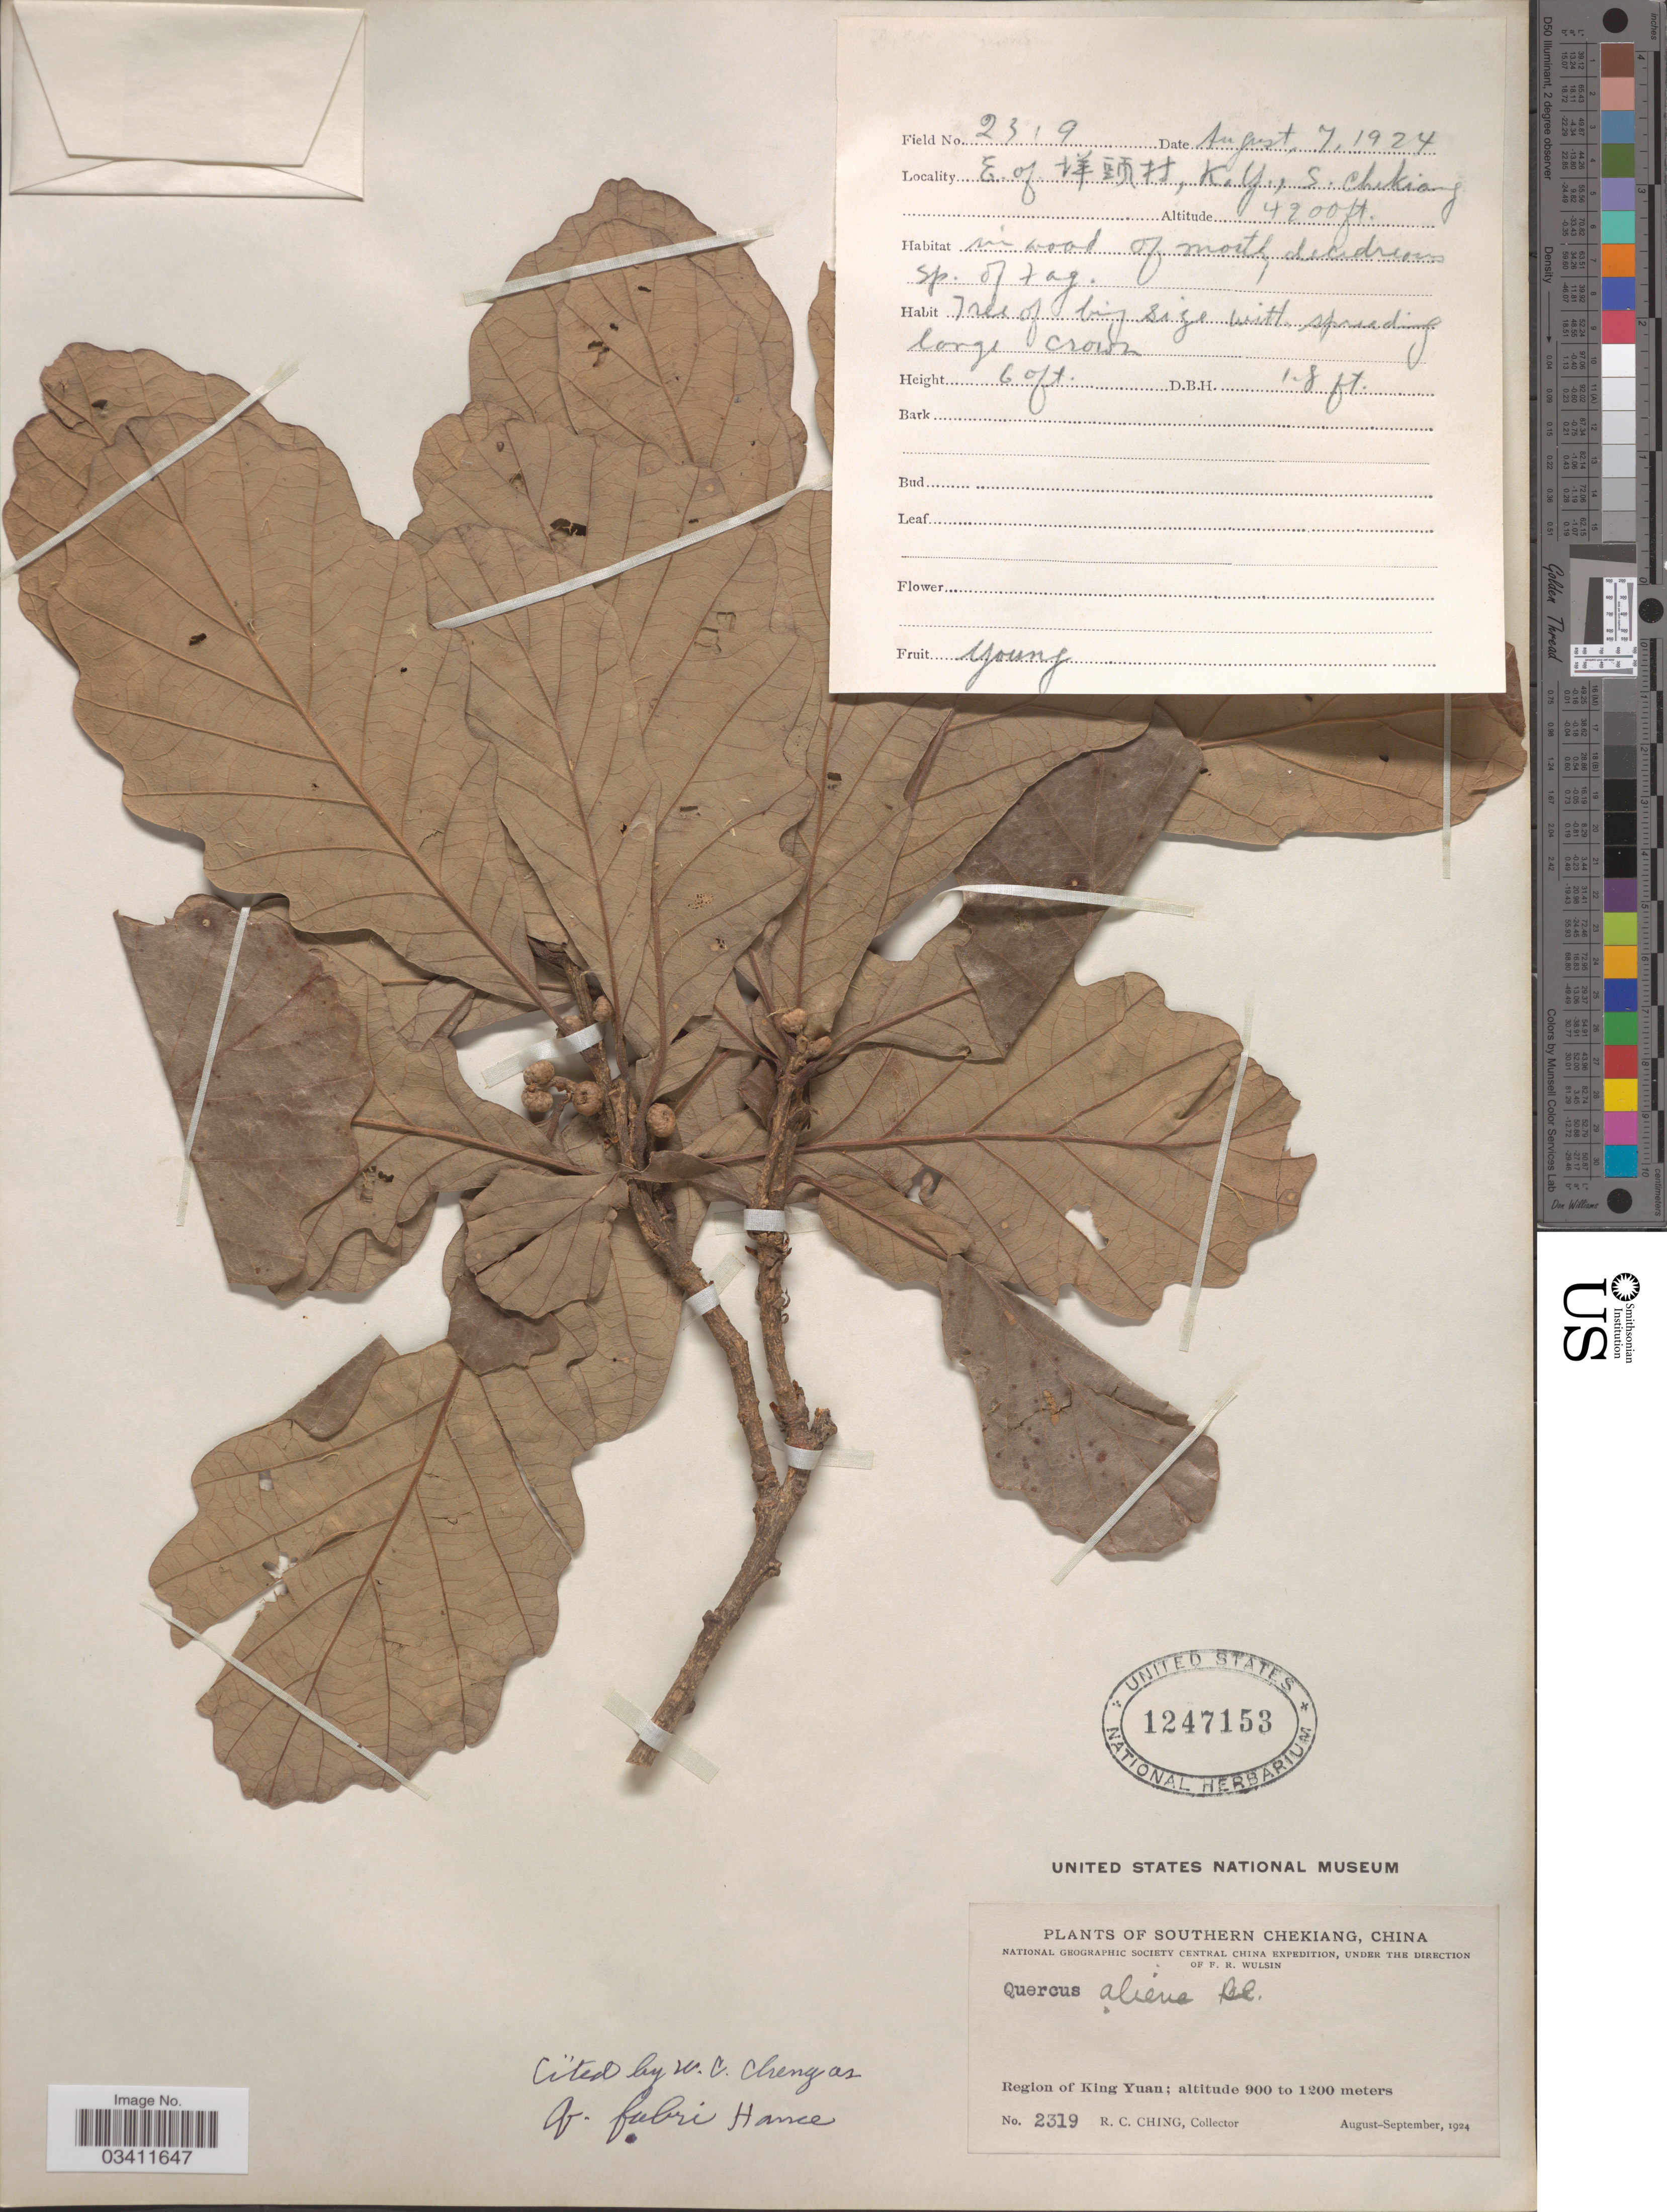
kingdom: Plantae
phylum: Tracheophyta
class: Magnoliopsida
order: Fagales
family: Fagaceae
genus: Quercus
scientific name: Quercus fabrei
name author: Hance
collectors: R. C. Ching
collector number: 2319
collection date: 1924-08-07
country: China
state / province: Zhejiang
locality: Southern Chekiang. Region of King Yuan. E. of X, K. Y.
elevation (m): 1280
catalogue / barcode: US 1247153